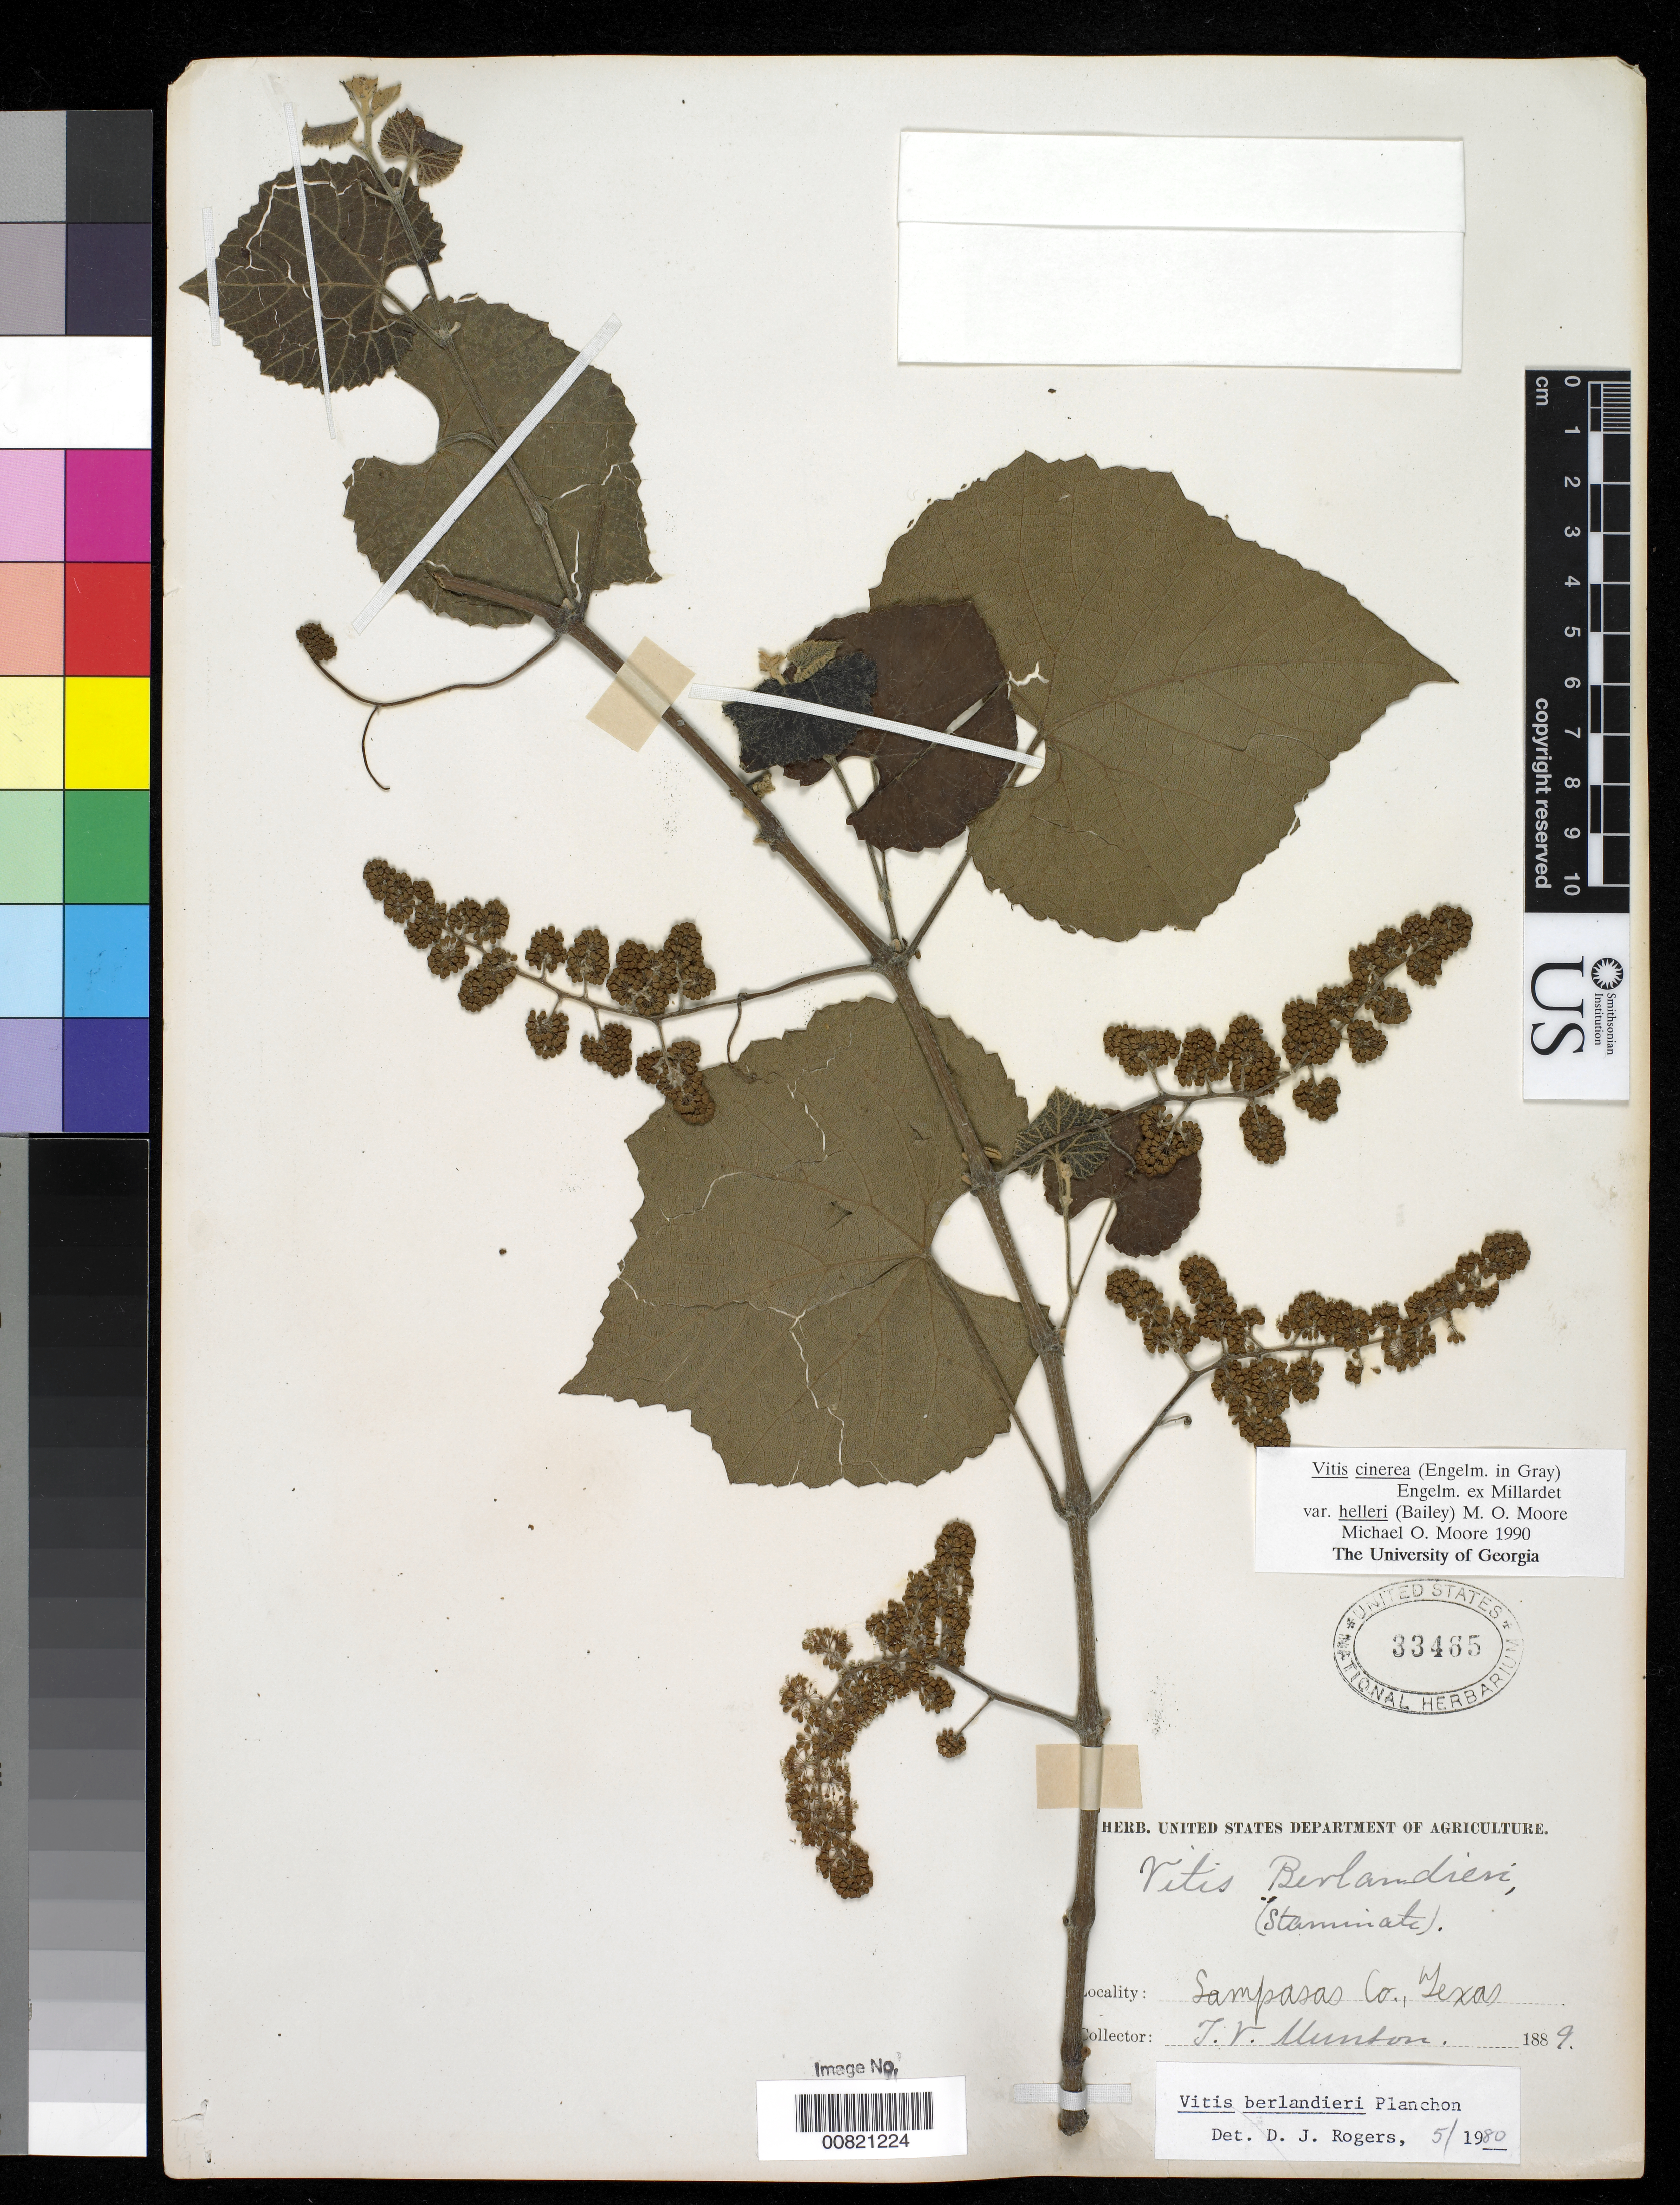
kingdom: Plantae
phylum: Tracheophyta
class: Magnoliopsida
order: Vitales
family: Vitaceae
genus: Vitis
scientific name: Vitis cinerea var. helleri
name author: (L.H. Bailey) M.O. Moore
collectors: T. V. Munson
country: United States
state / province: Texas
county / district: Lampasas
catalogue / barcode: US 33465